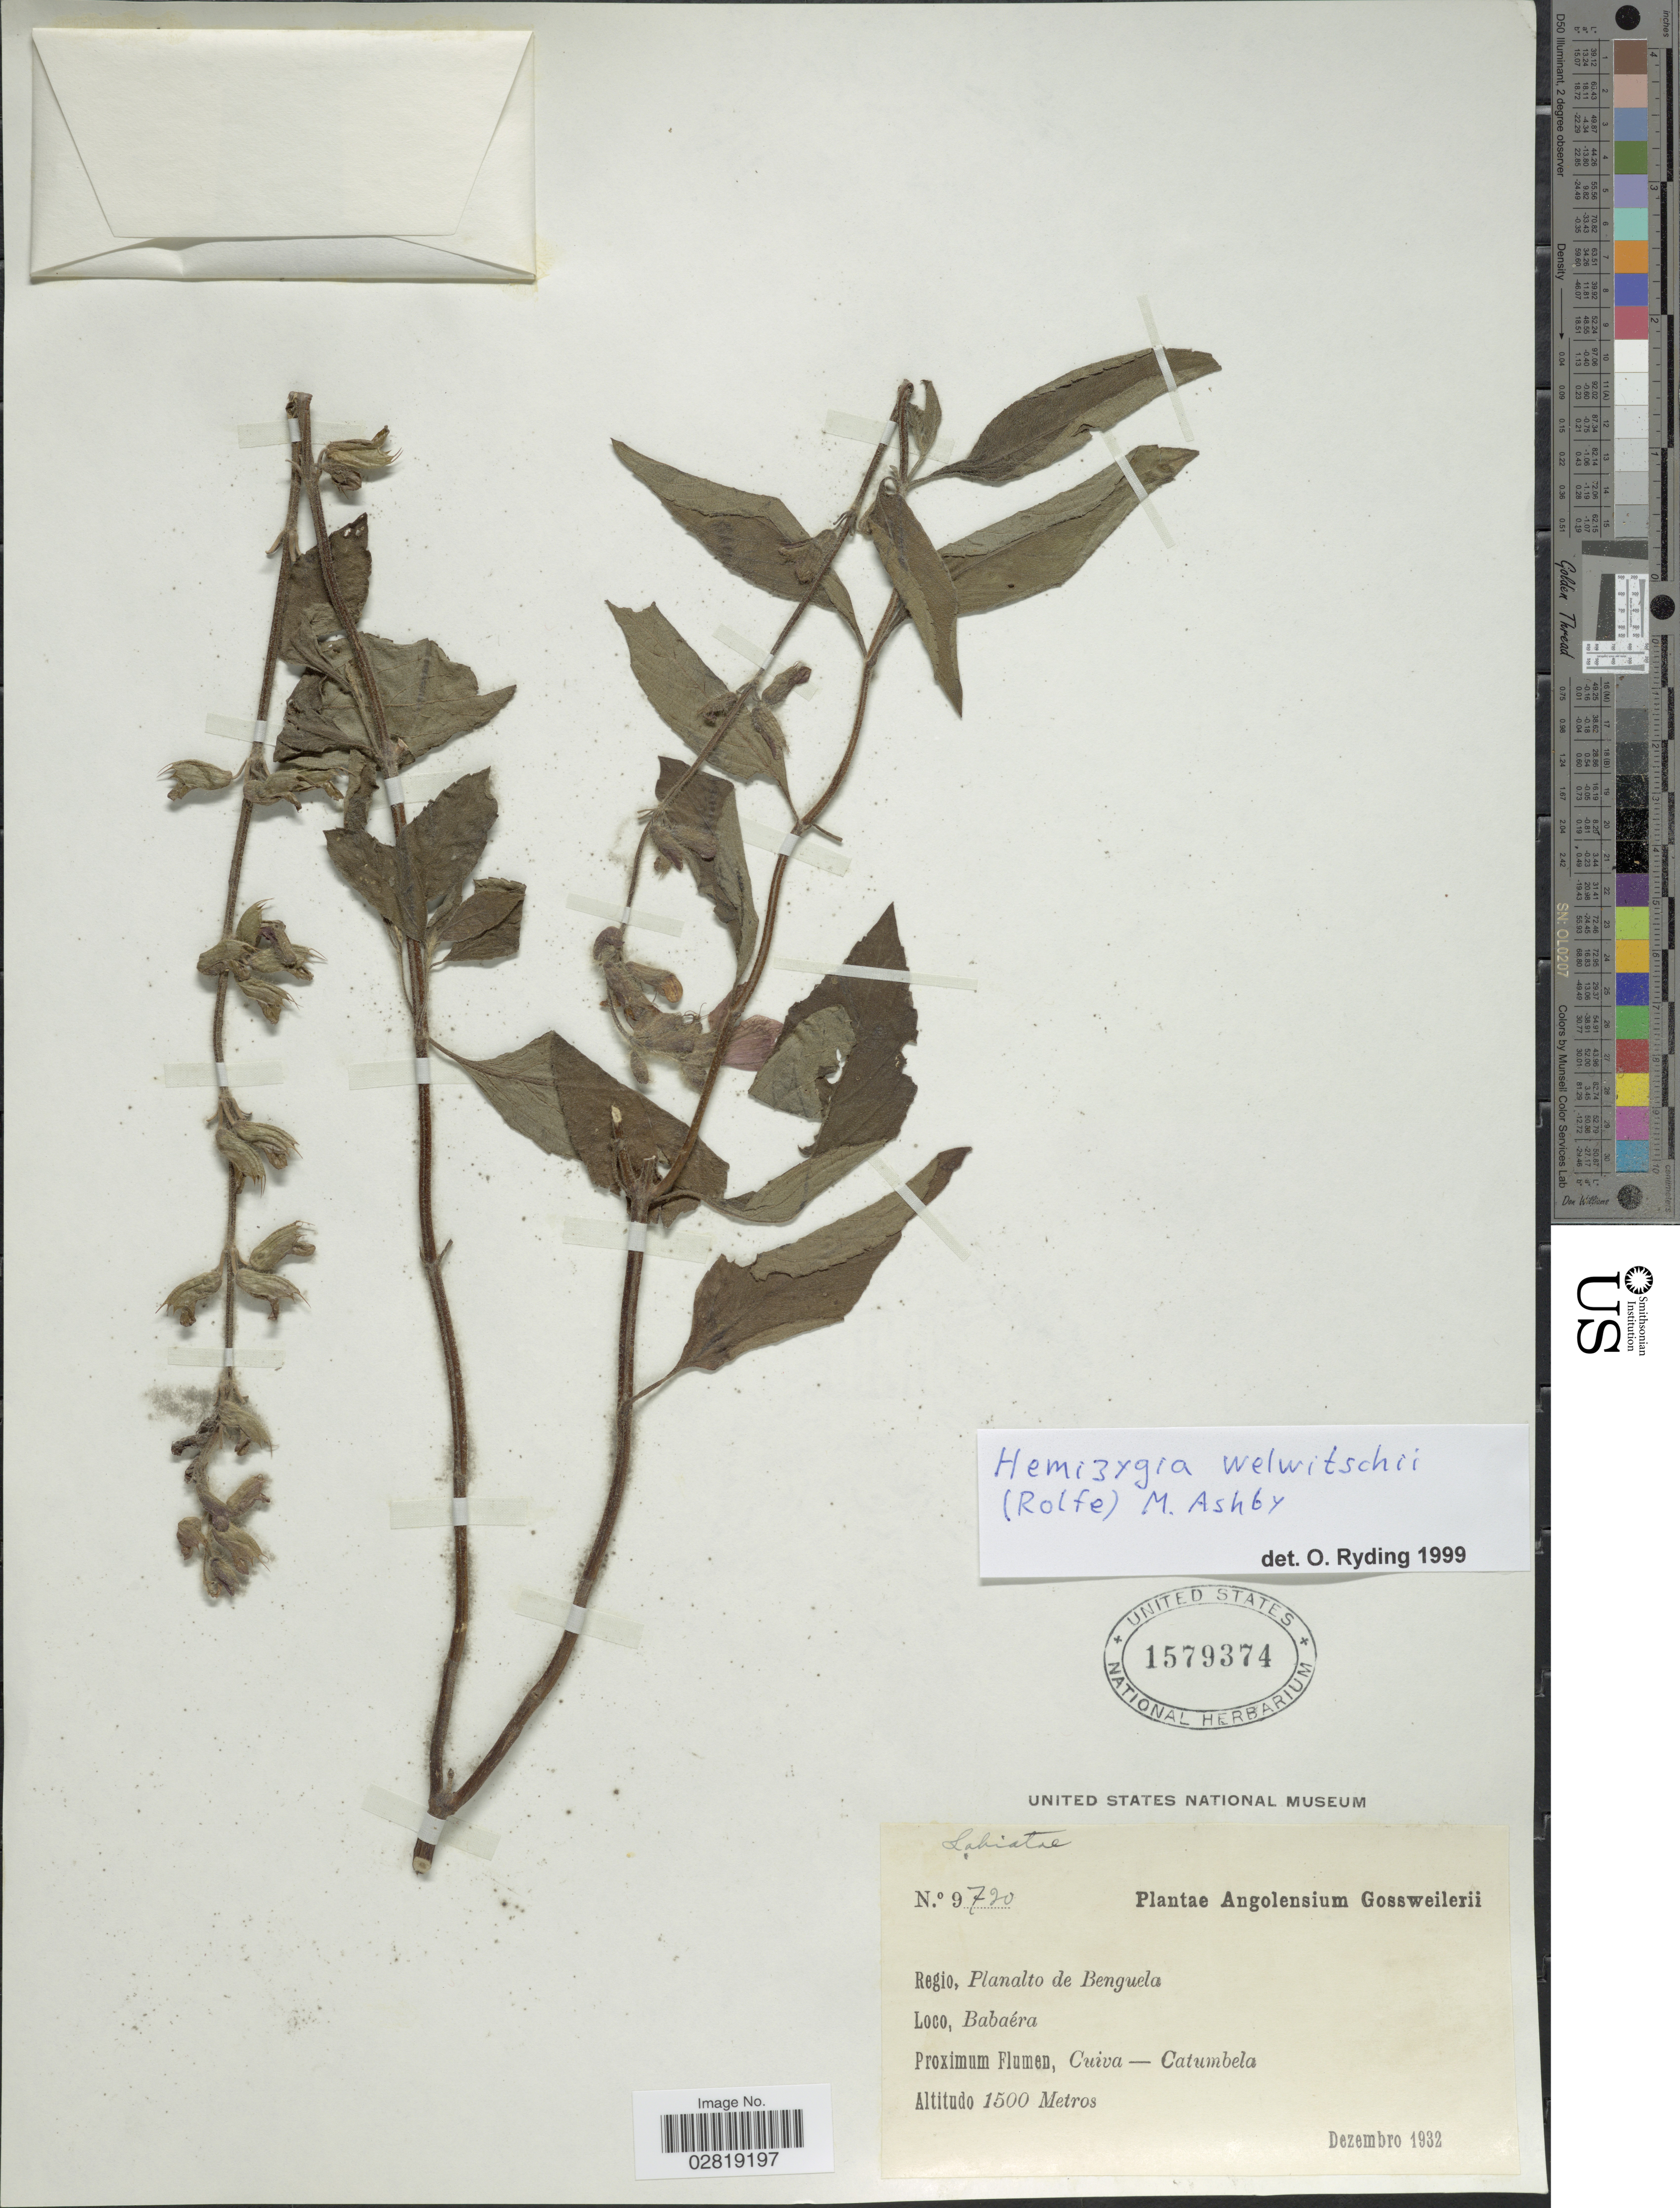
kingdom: Plantae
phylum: Tracheophyta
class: Magnoliopsida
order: Lamiales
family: Lamiaceae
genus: Hemizygia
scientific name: Hemizygia welwitschii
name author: (Rolfe) Ashby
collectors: -. Gossweiler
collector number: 9720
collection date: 1932-12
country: Angola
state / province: Benguela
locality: Planalto de Benguela, Babaéra. Cuiva-Catumbela.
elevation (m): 1500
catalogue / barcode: US 1579374